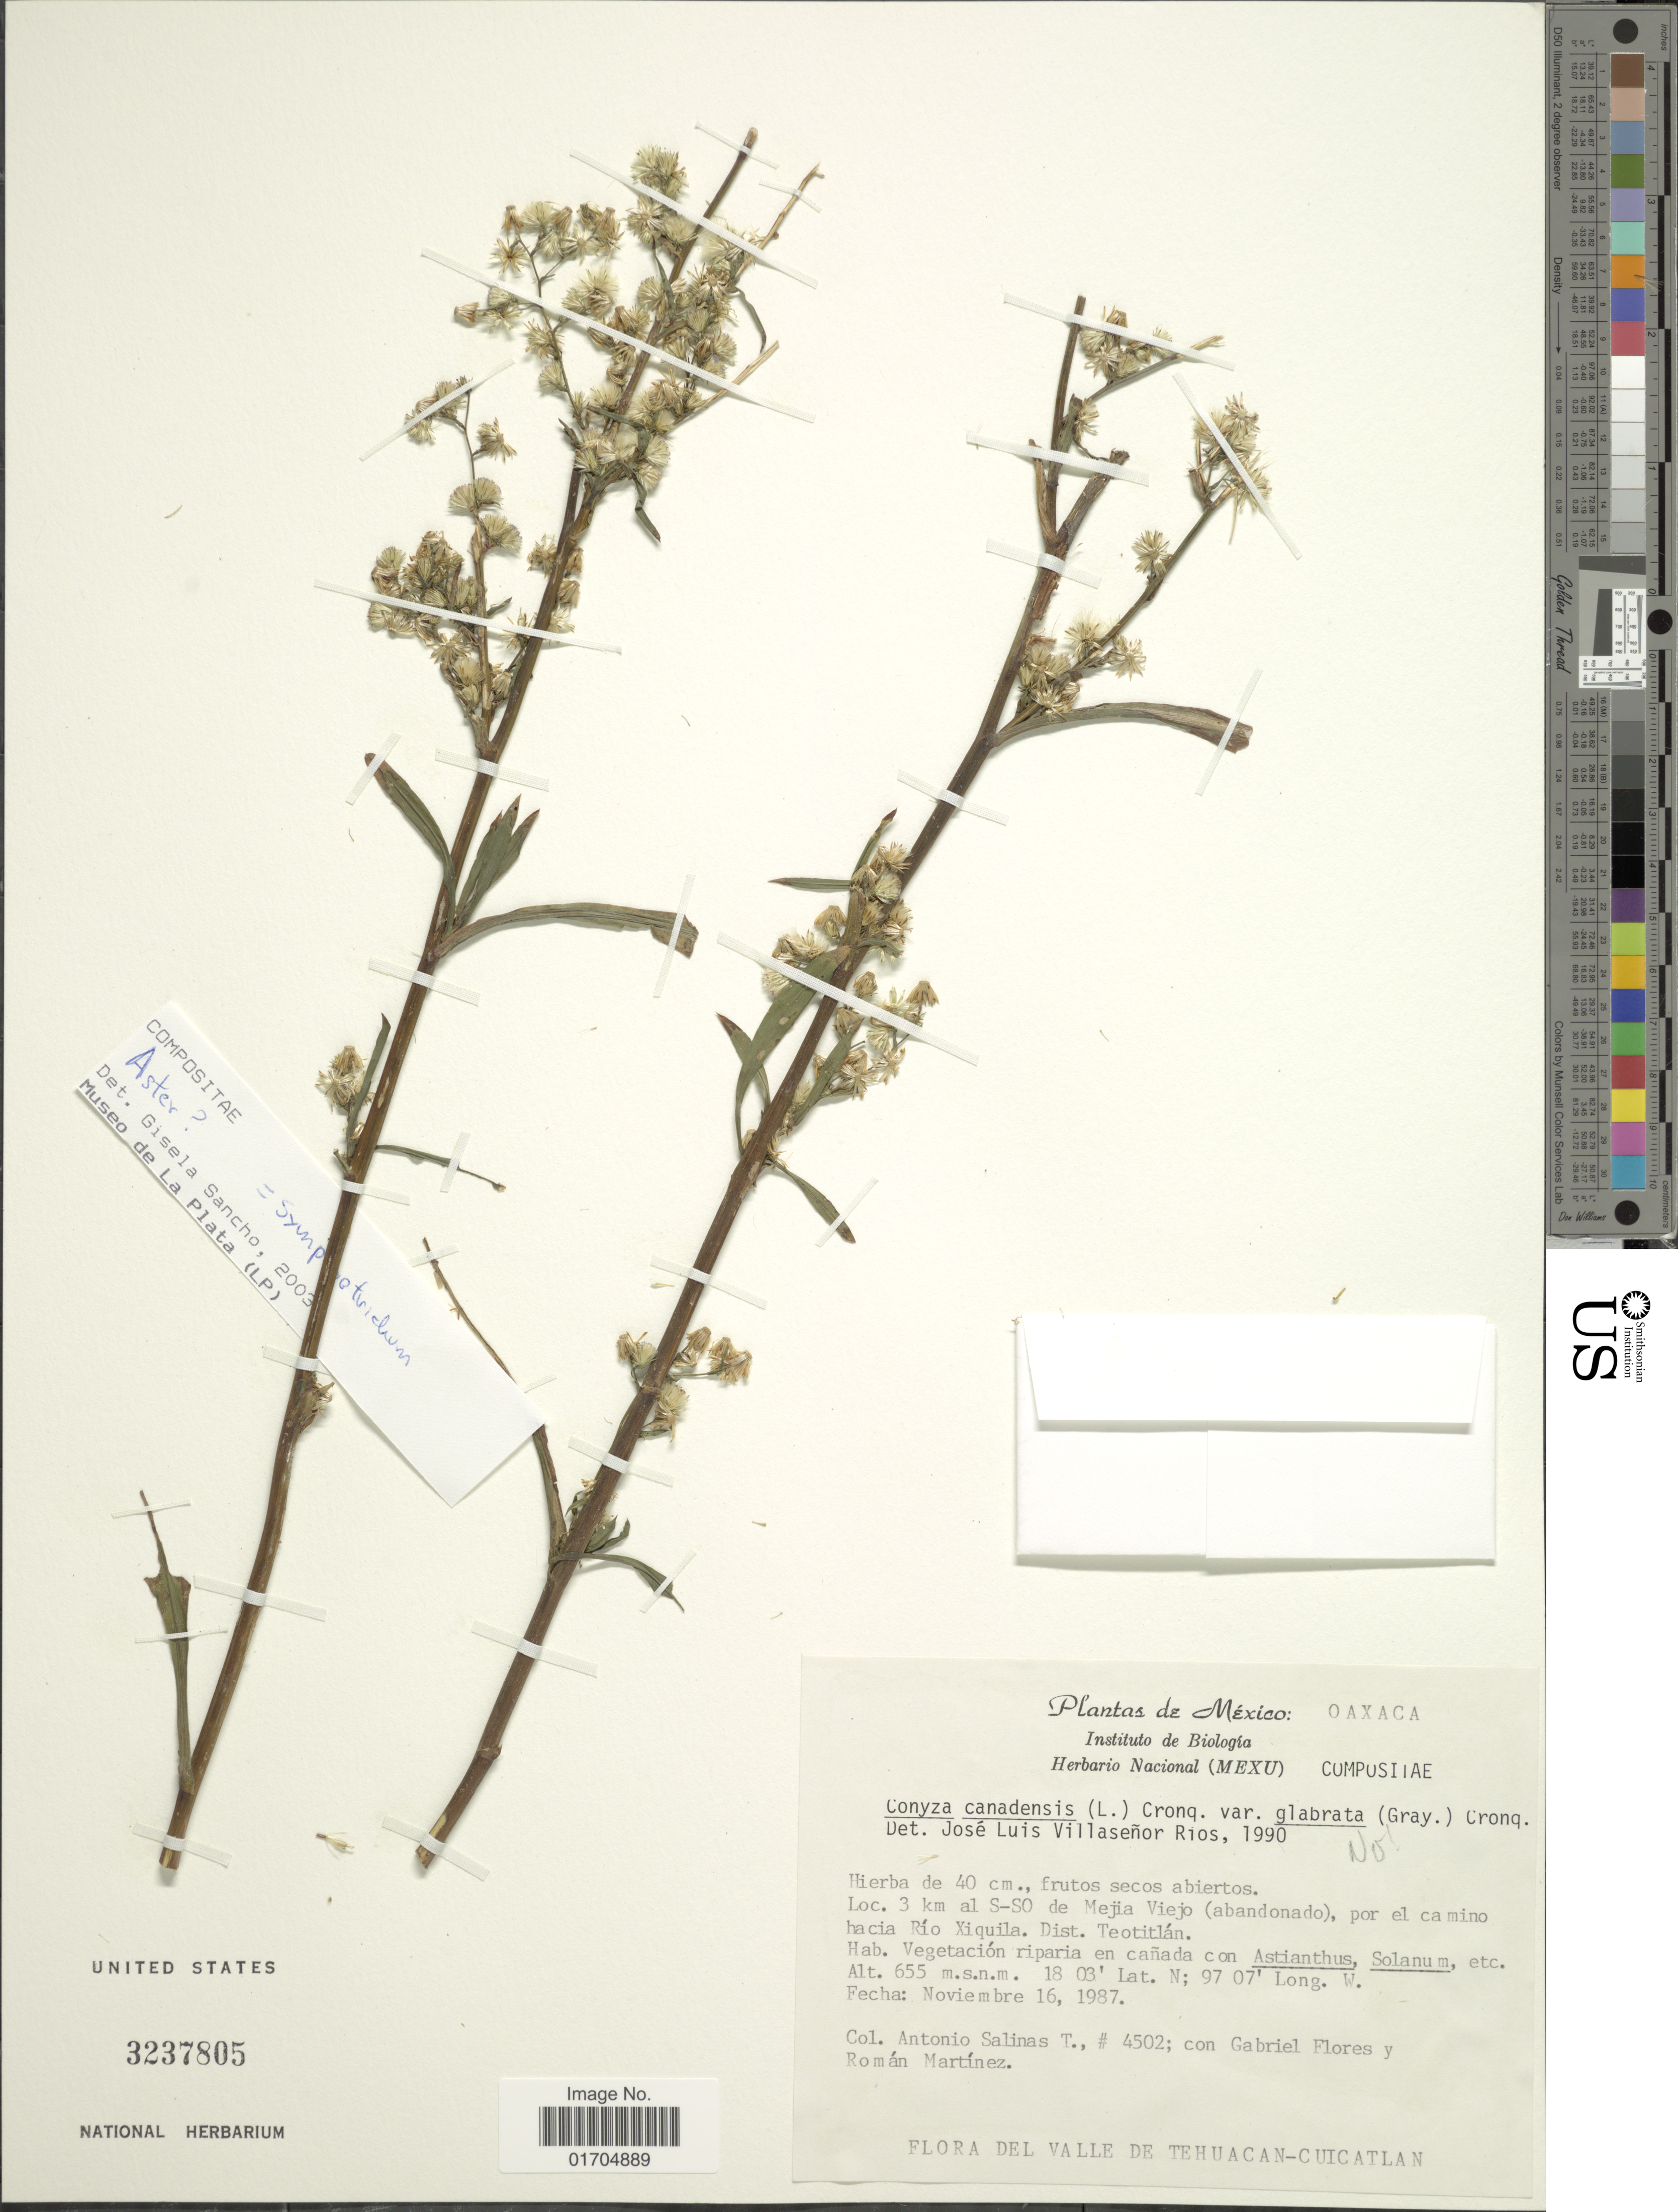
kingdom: Plantae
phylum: Tracheophyta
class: Magnoliopsida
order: Asterales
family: Asteraceae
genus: Symphyotrichum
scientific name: Symphyotrichum sp.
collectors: A. Salinas T., G. Flores F. & R. Martinez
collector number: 4502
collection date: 1987-11-16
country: Mexico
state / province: Oaxaca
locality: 3 km al S-SO de Mejia Viejo (abandonado), por el camino hacia Río Xiquila, Dist. Teotitlán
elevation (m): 655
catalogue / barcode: US 3237805